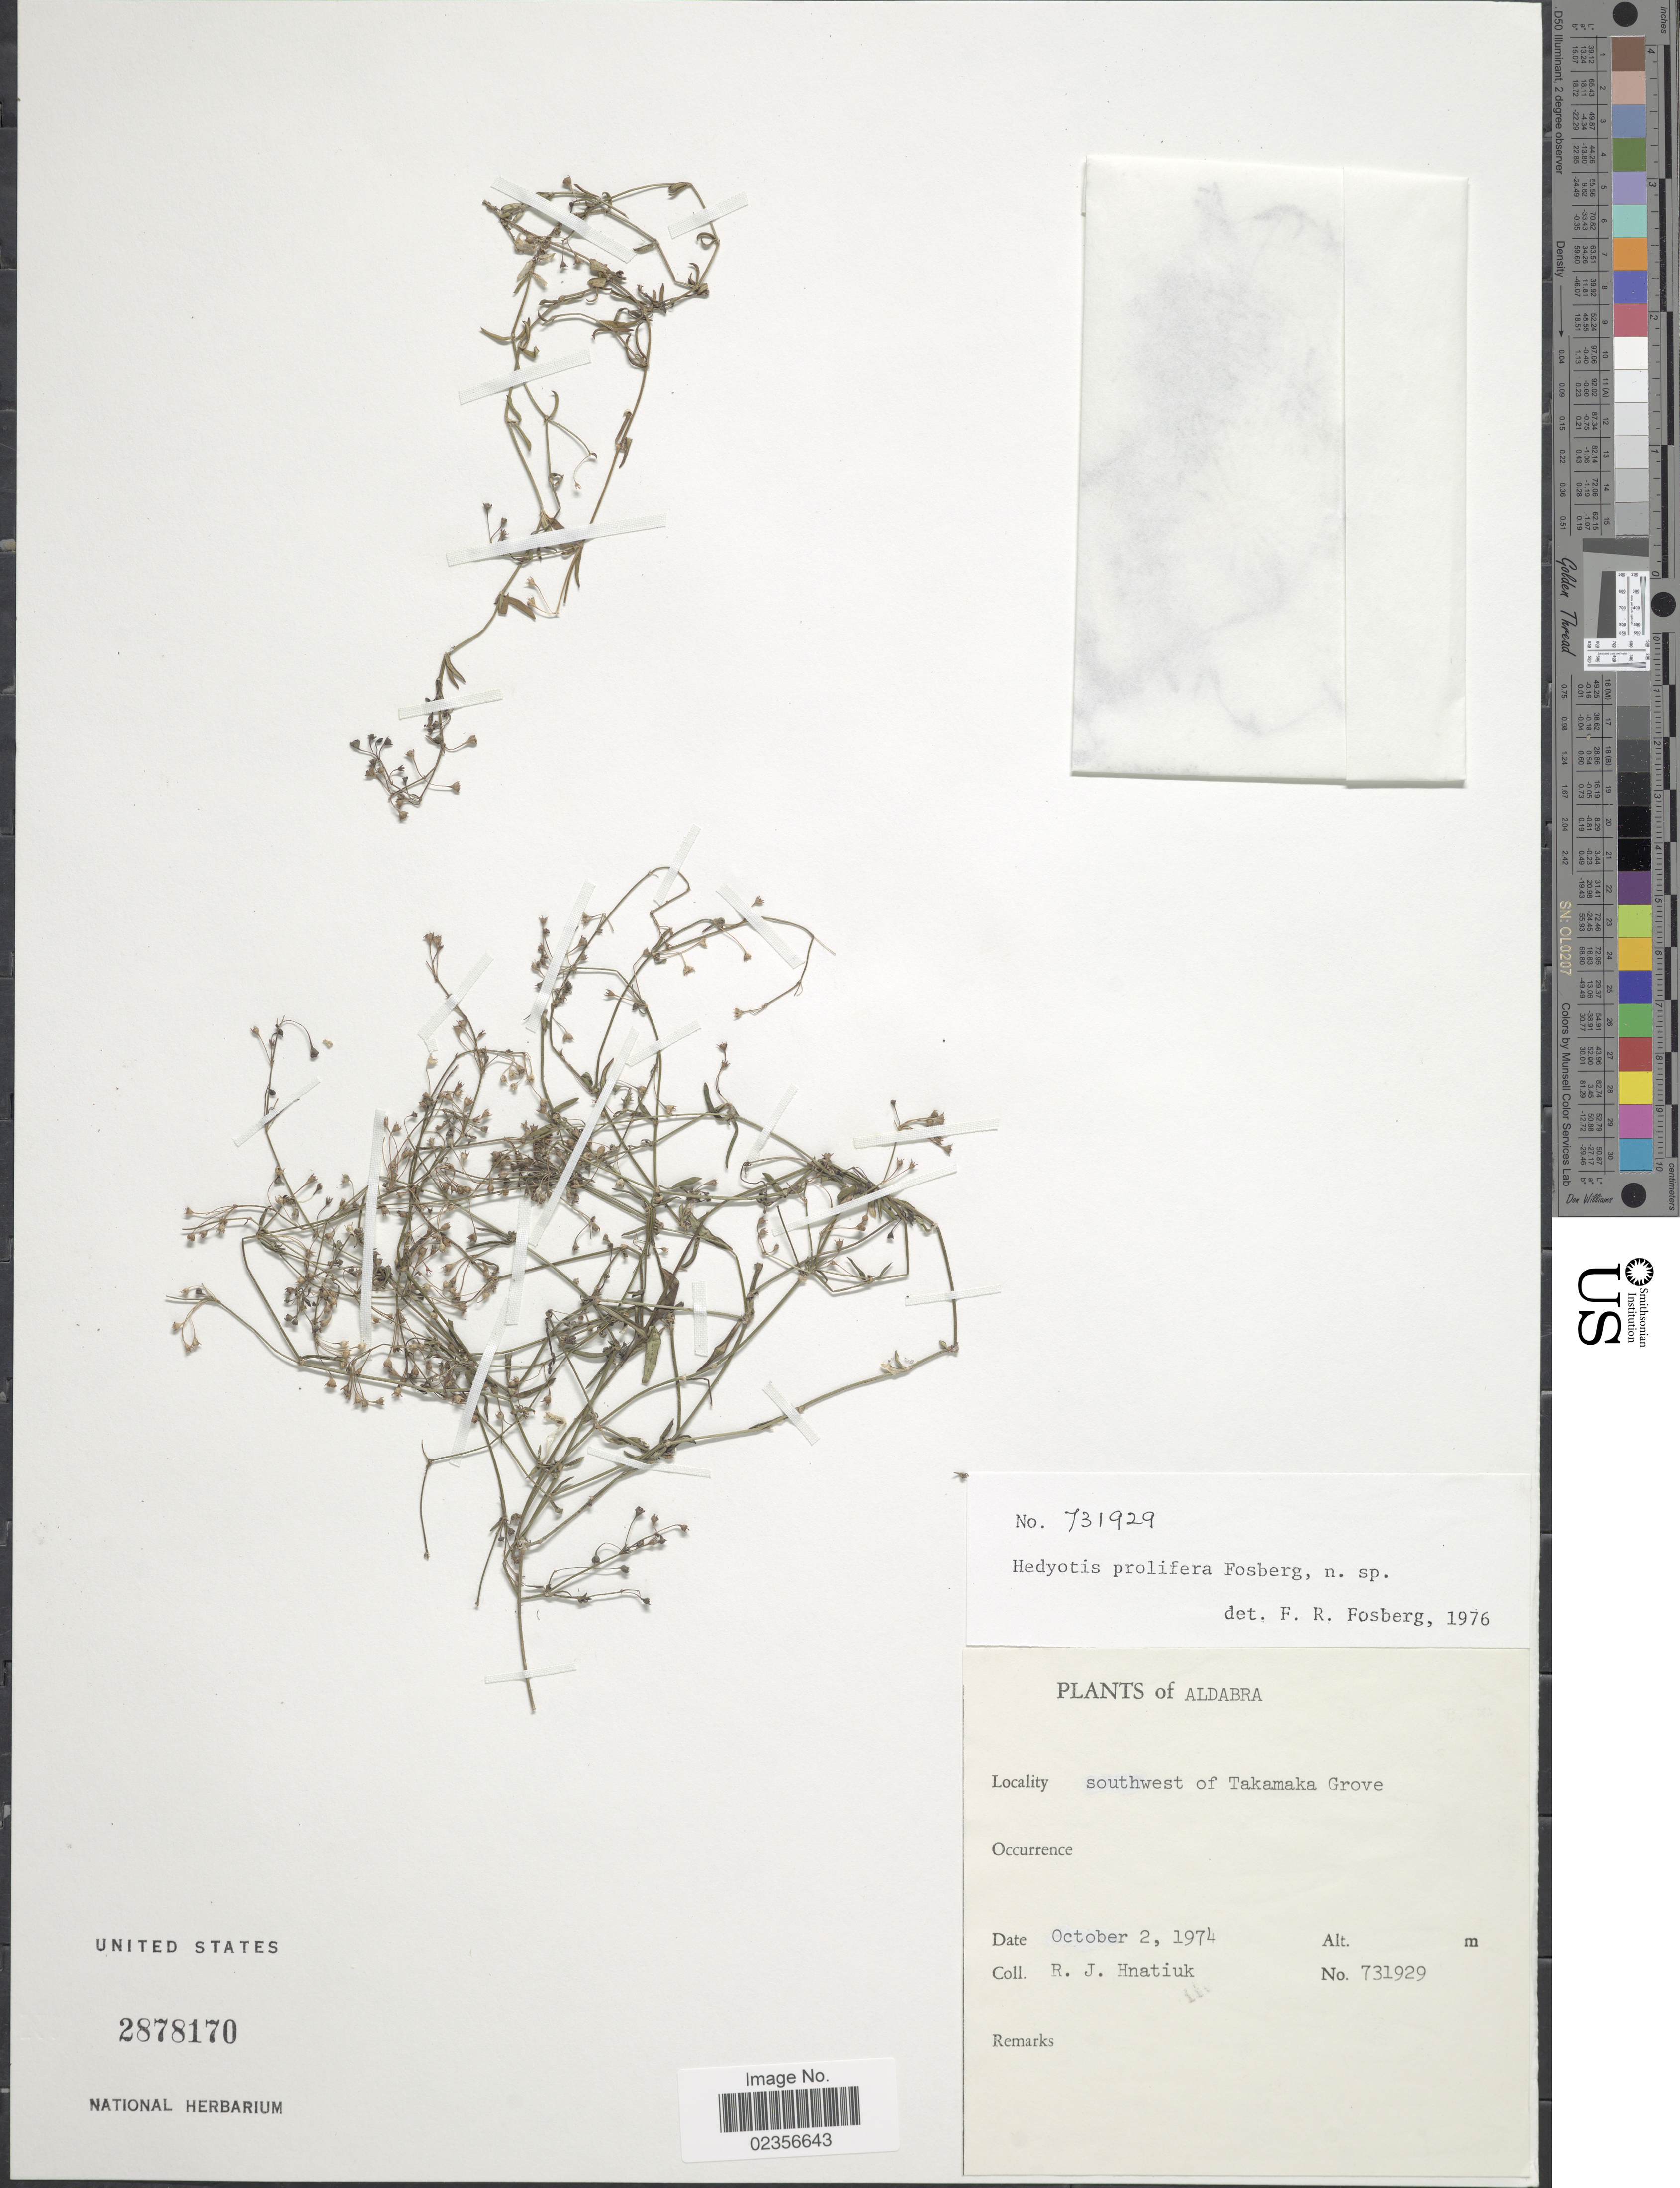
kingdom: Plantae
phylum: Tracheophyta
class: Magnoliopsida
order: Gentianales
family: Rubiaceae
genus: Hedyotis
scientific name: Hedyotis prolifera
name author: Fosberg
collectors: R. Hnatiuk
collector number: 731929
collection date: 1974-10-02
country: Seychelles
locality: Aldabra southwest of Takamaka Grove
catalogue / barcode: US 2878170